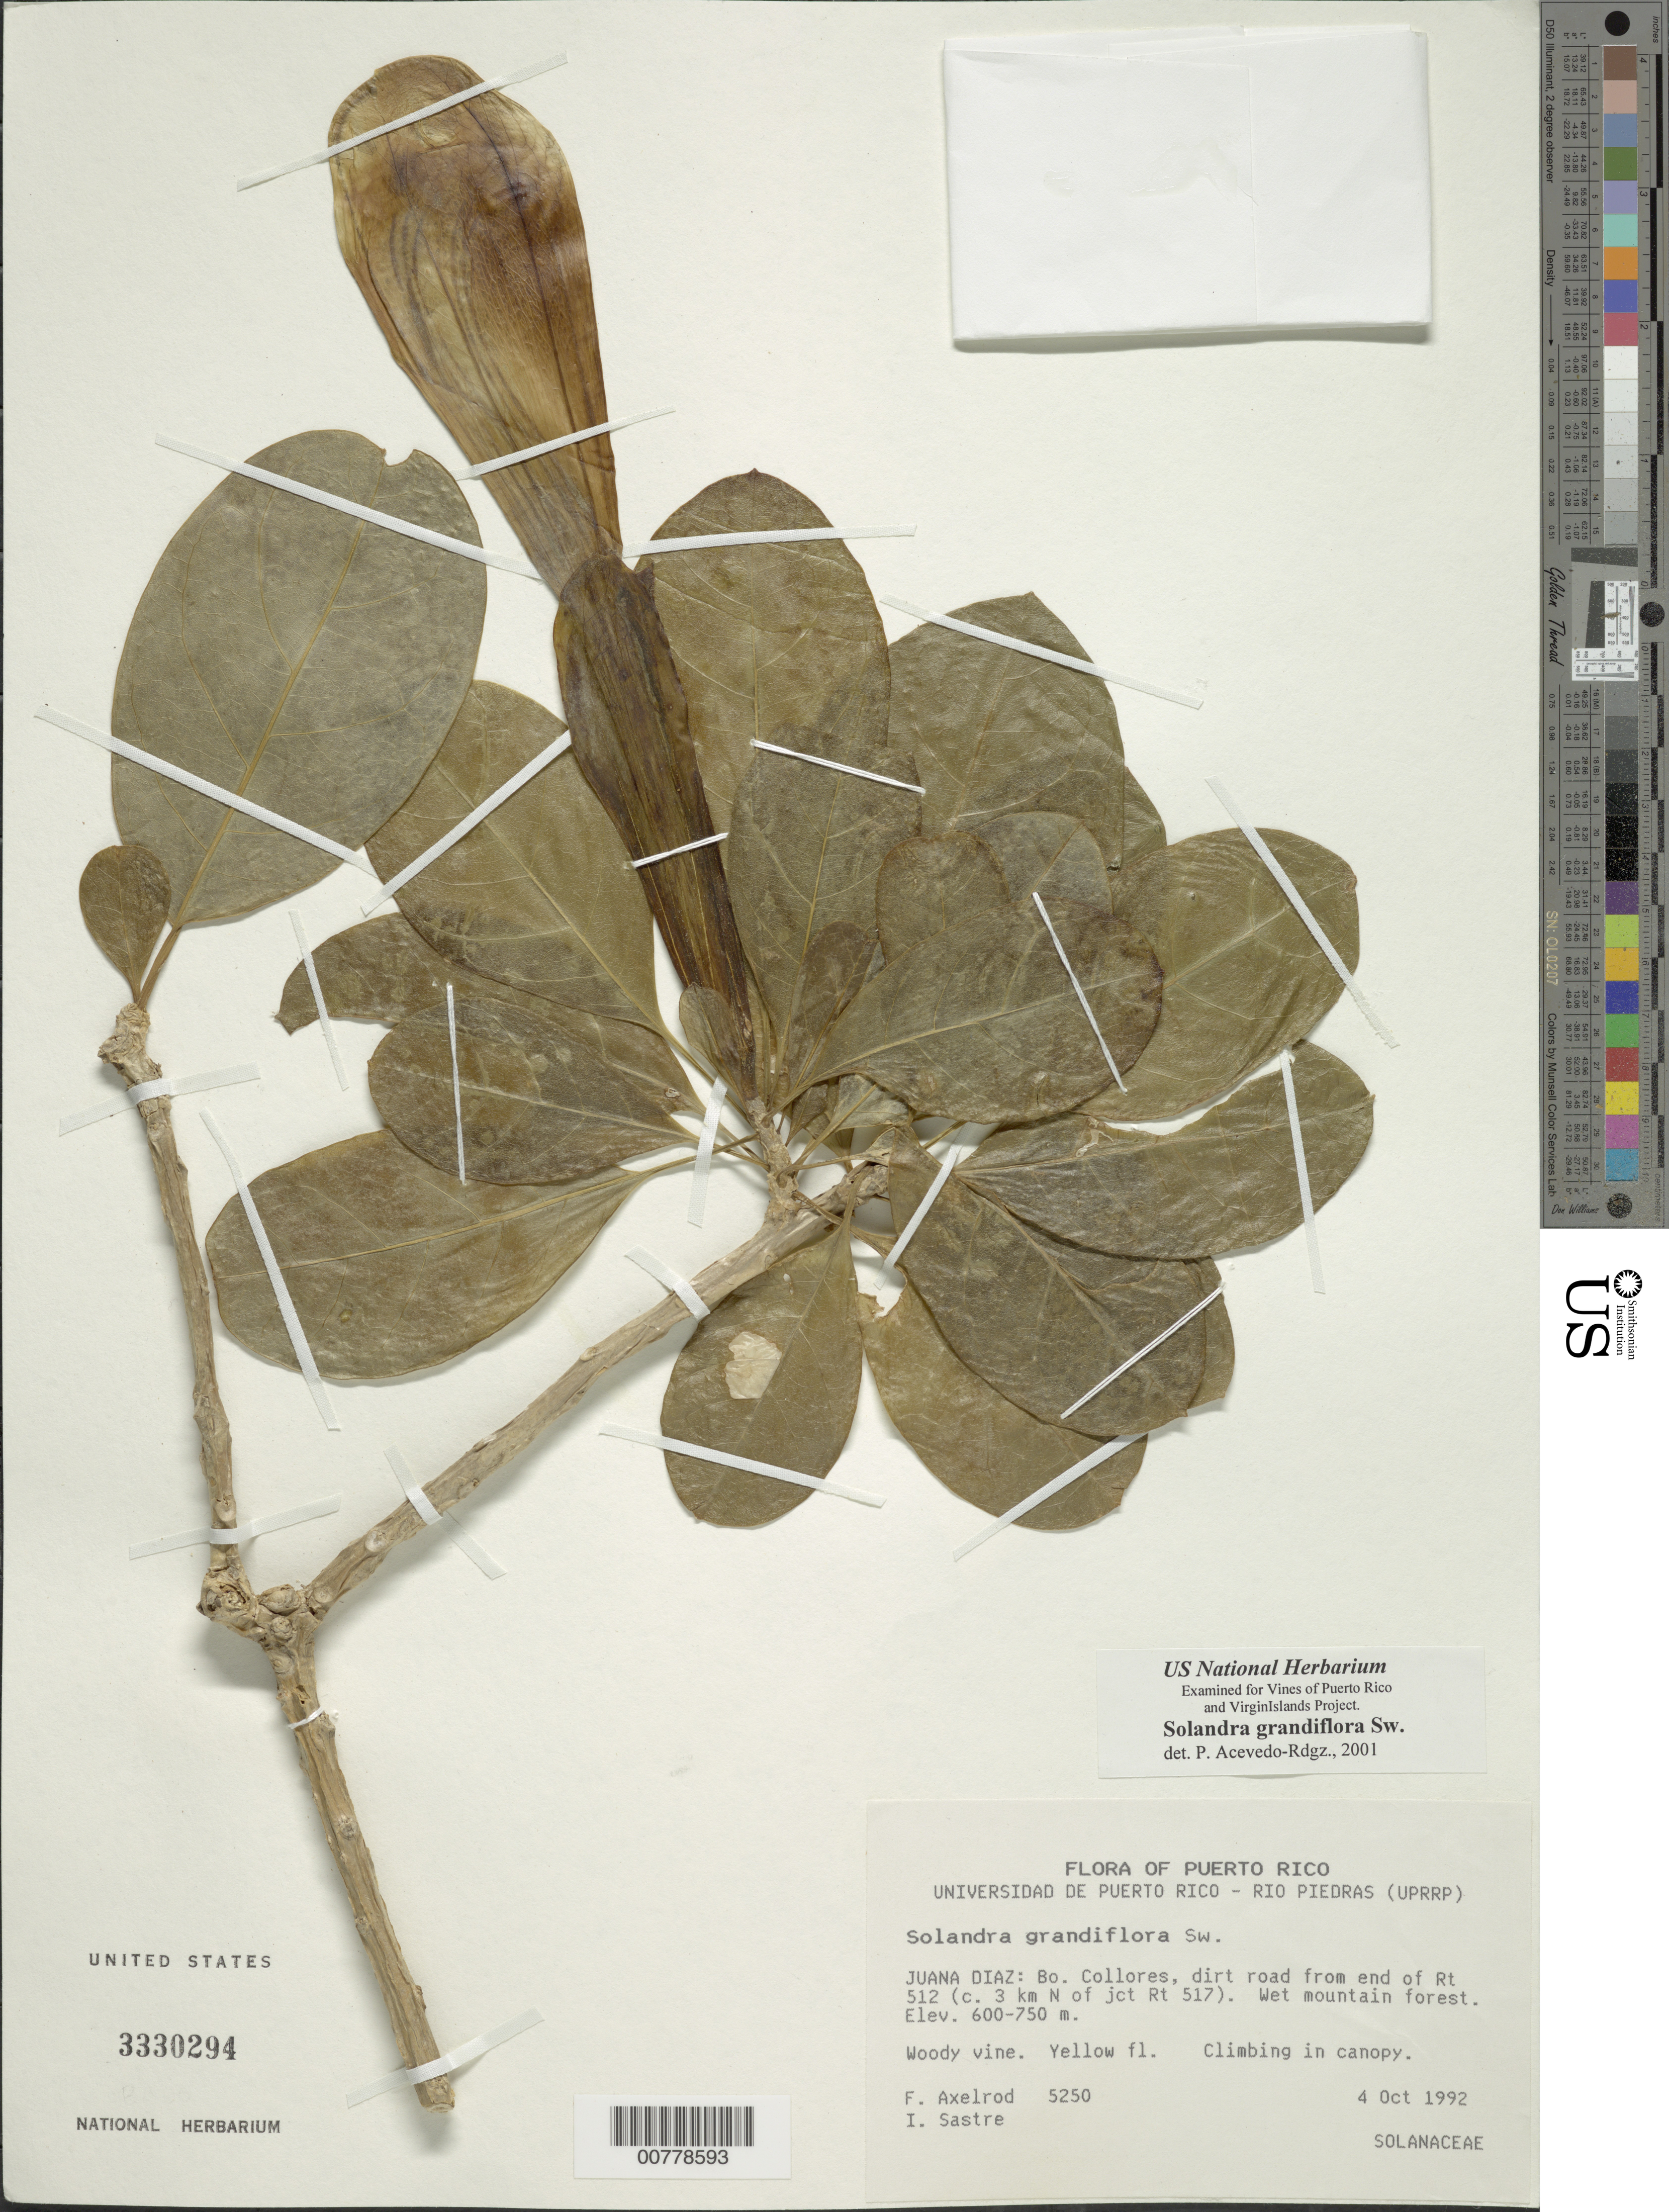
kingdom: Plantae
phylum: Tracheophyta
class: Magnoliopsida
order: Solanales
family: Solanaceae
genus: Solandra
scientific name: Solandra grandiflora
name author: Sw.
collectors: F. S. Axelrod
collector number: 5250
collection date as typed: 04 Oct 1992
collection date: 1992-10-04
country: Puerto Rico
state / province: Juana Díaz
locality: Bo. Collores, dirt road from end of Rt. 512 (ca. 3 km N of jct. Rt. 517).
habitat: Wet mountain forest.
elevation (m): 600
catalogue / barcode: US 3330294